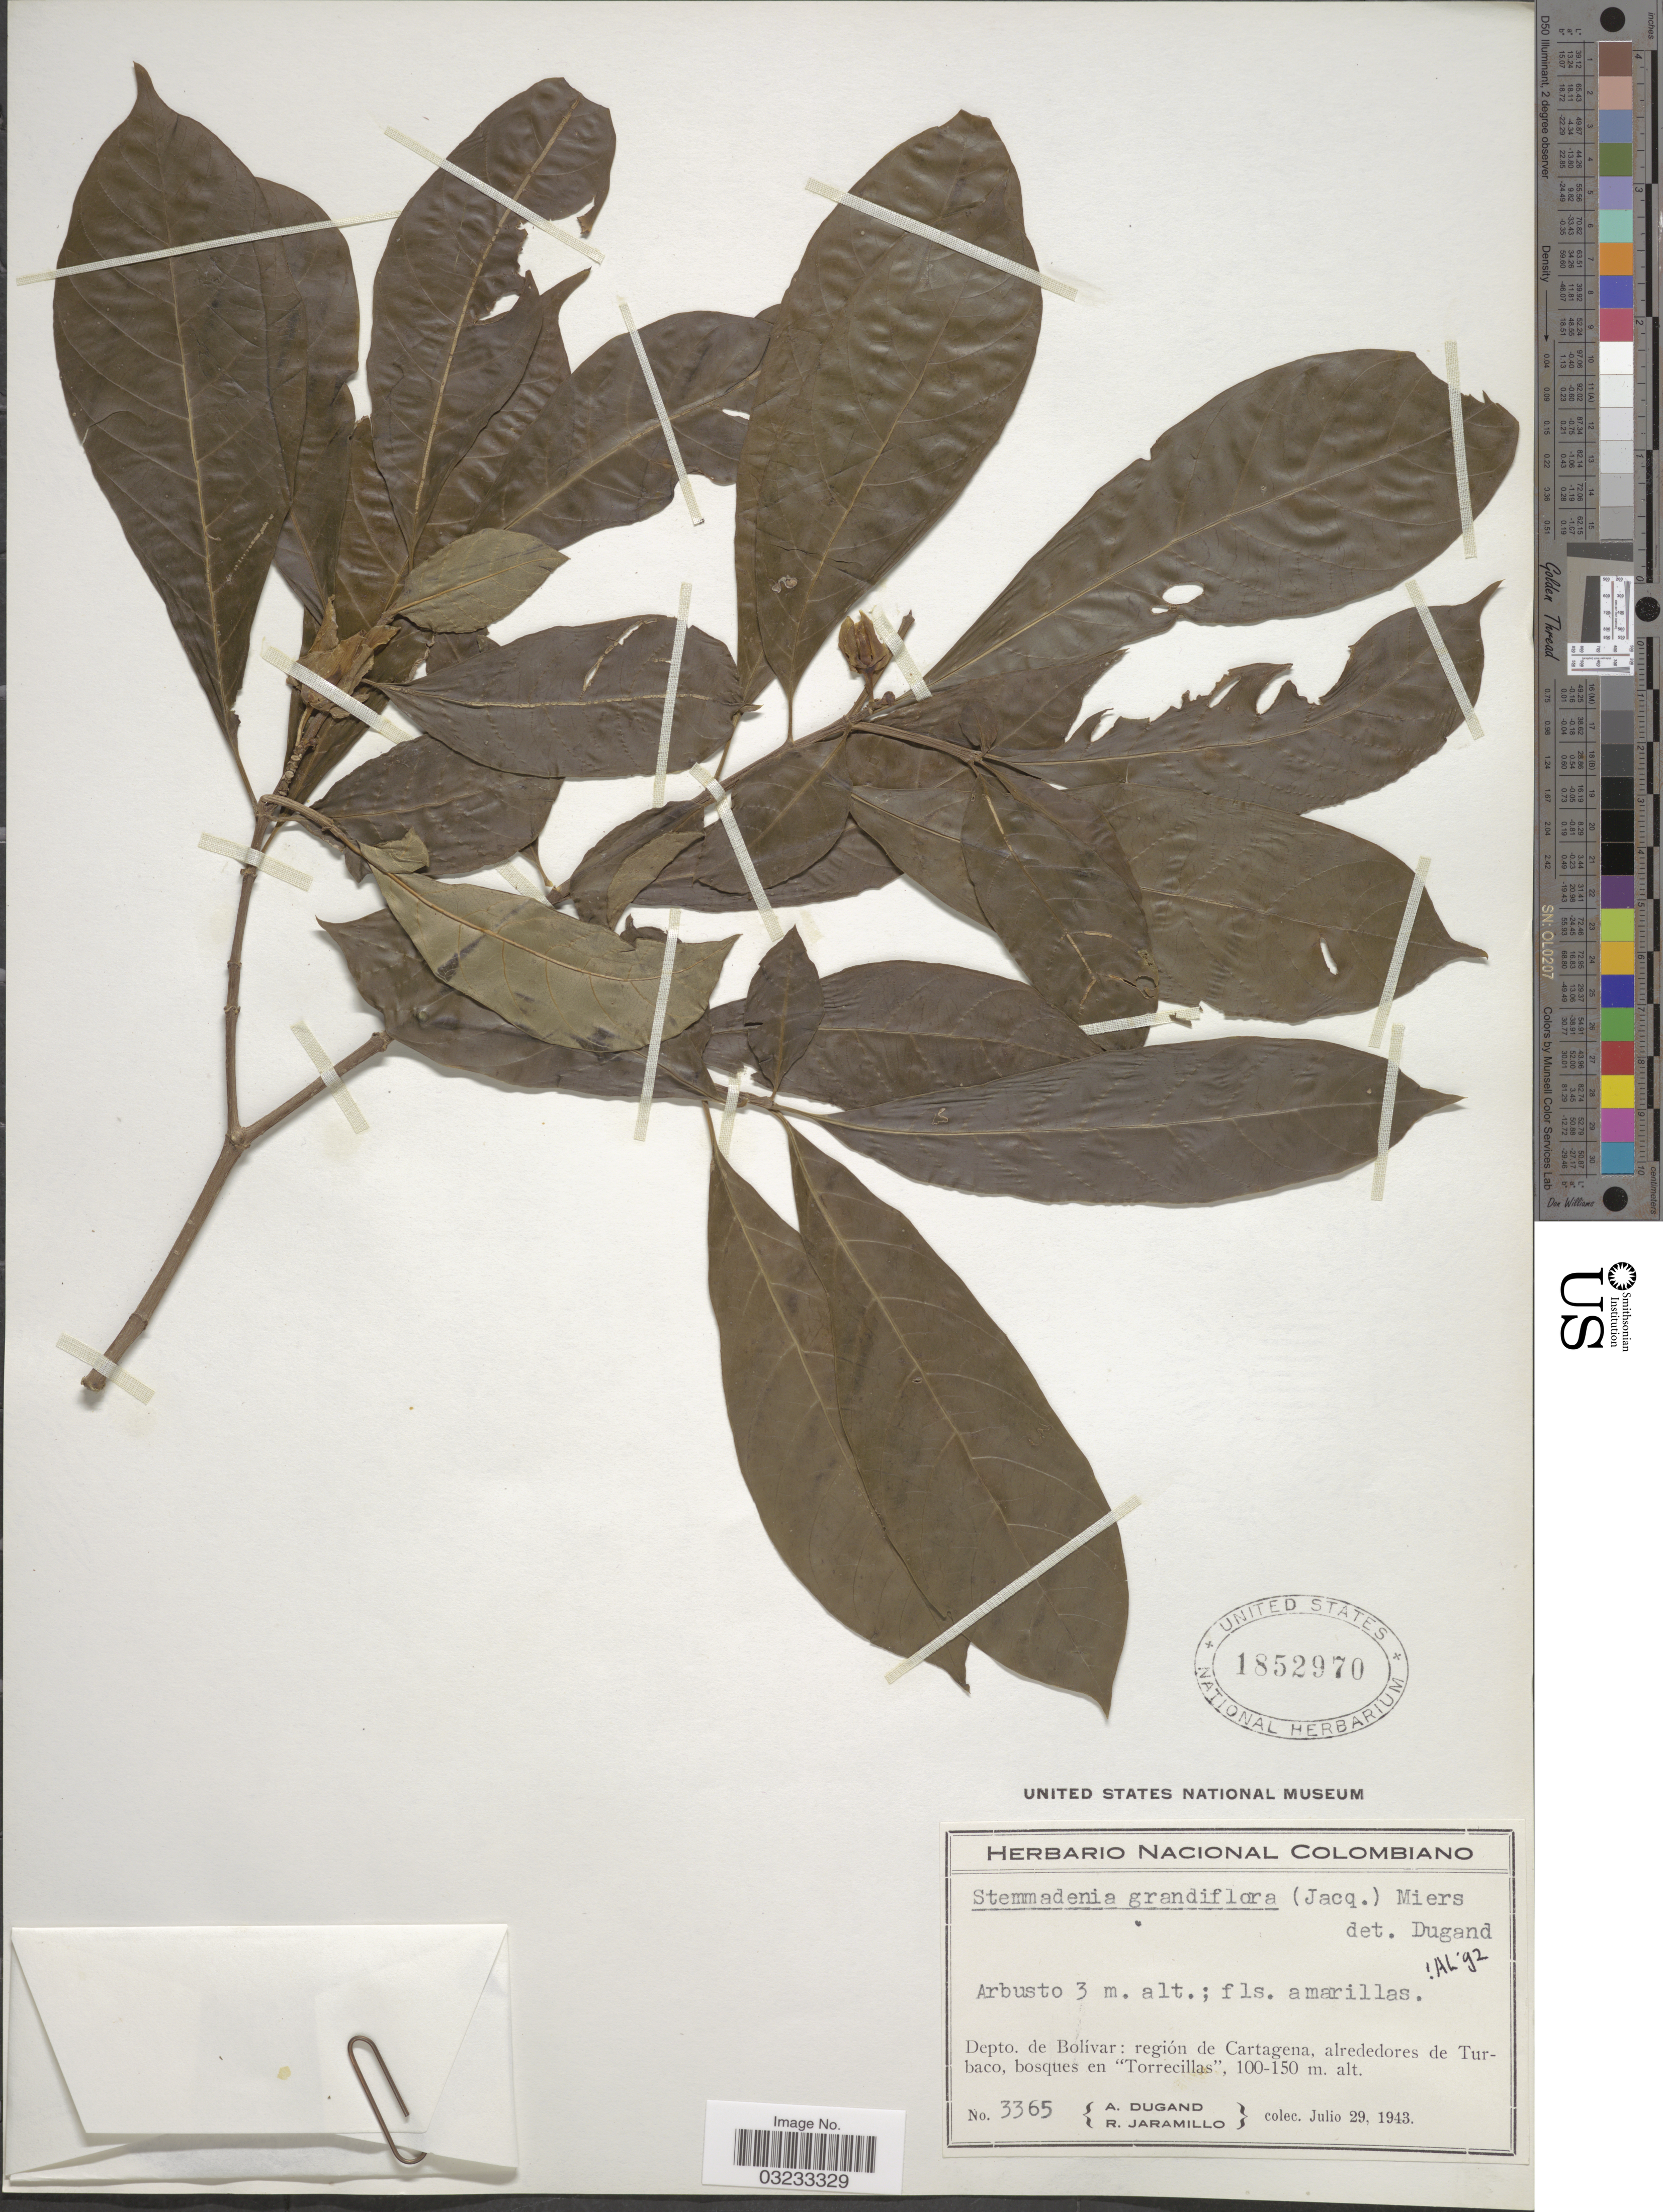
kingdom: Plantae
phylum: Tracheophyta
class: Magnoliopsida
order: Gentianales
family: Apocynaceae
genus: Stemmadenia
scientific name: Stemmadenia grandiflora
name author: (Jacq.) Miers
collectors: A. Dugand & R. Jaramillo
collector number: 3365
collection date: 1943-07-29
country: Colombia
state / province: Bolívar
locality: Depto. de Bolívar: región de Cartagena, alrededores de Turbaco, bosques en "Torrecillas".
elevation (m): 100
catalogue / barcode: US 1852970